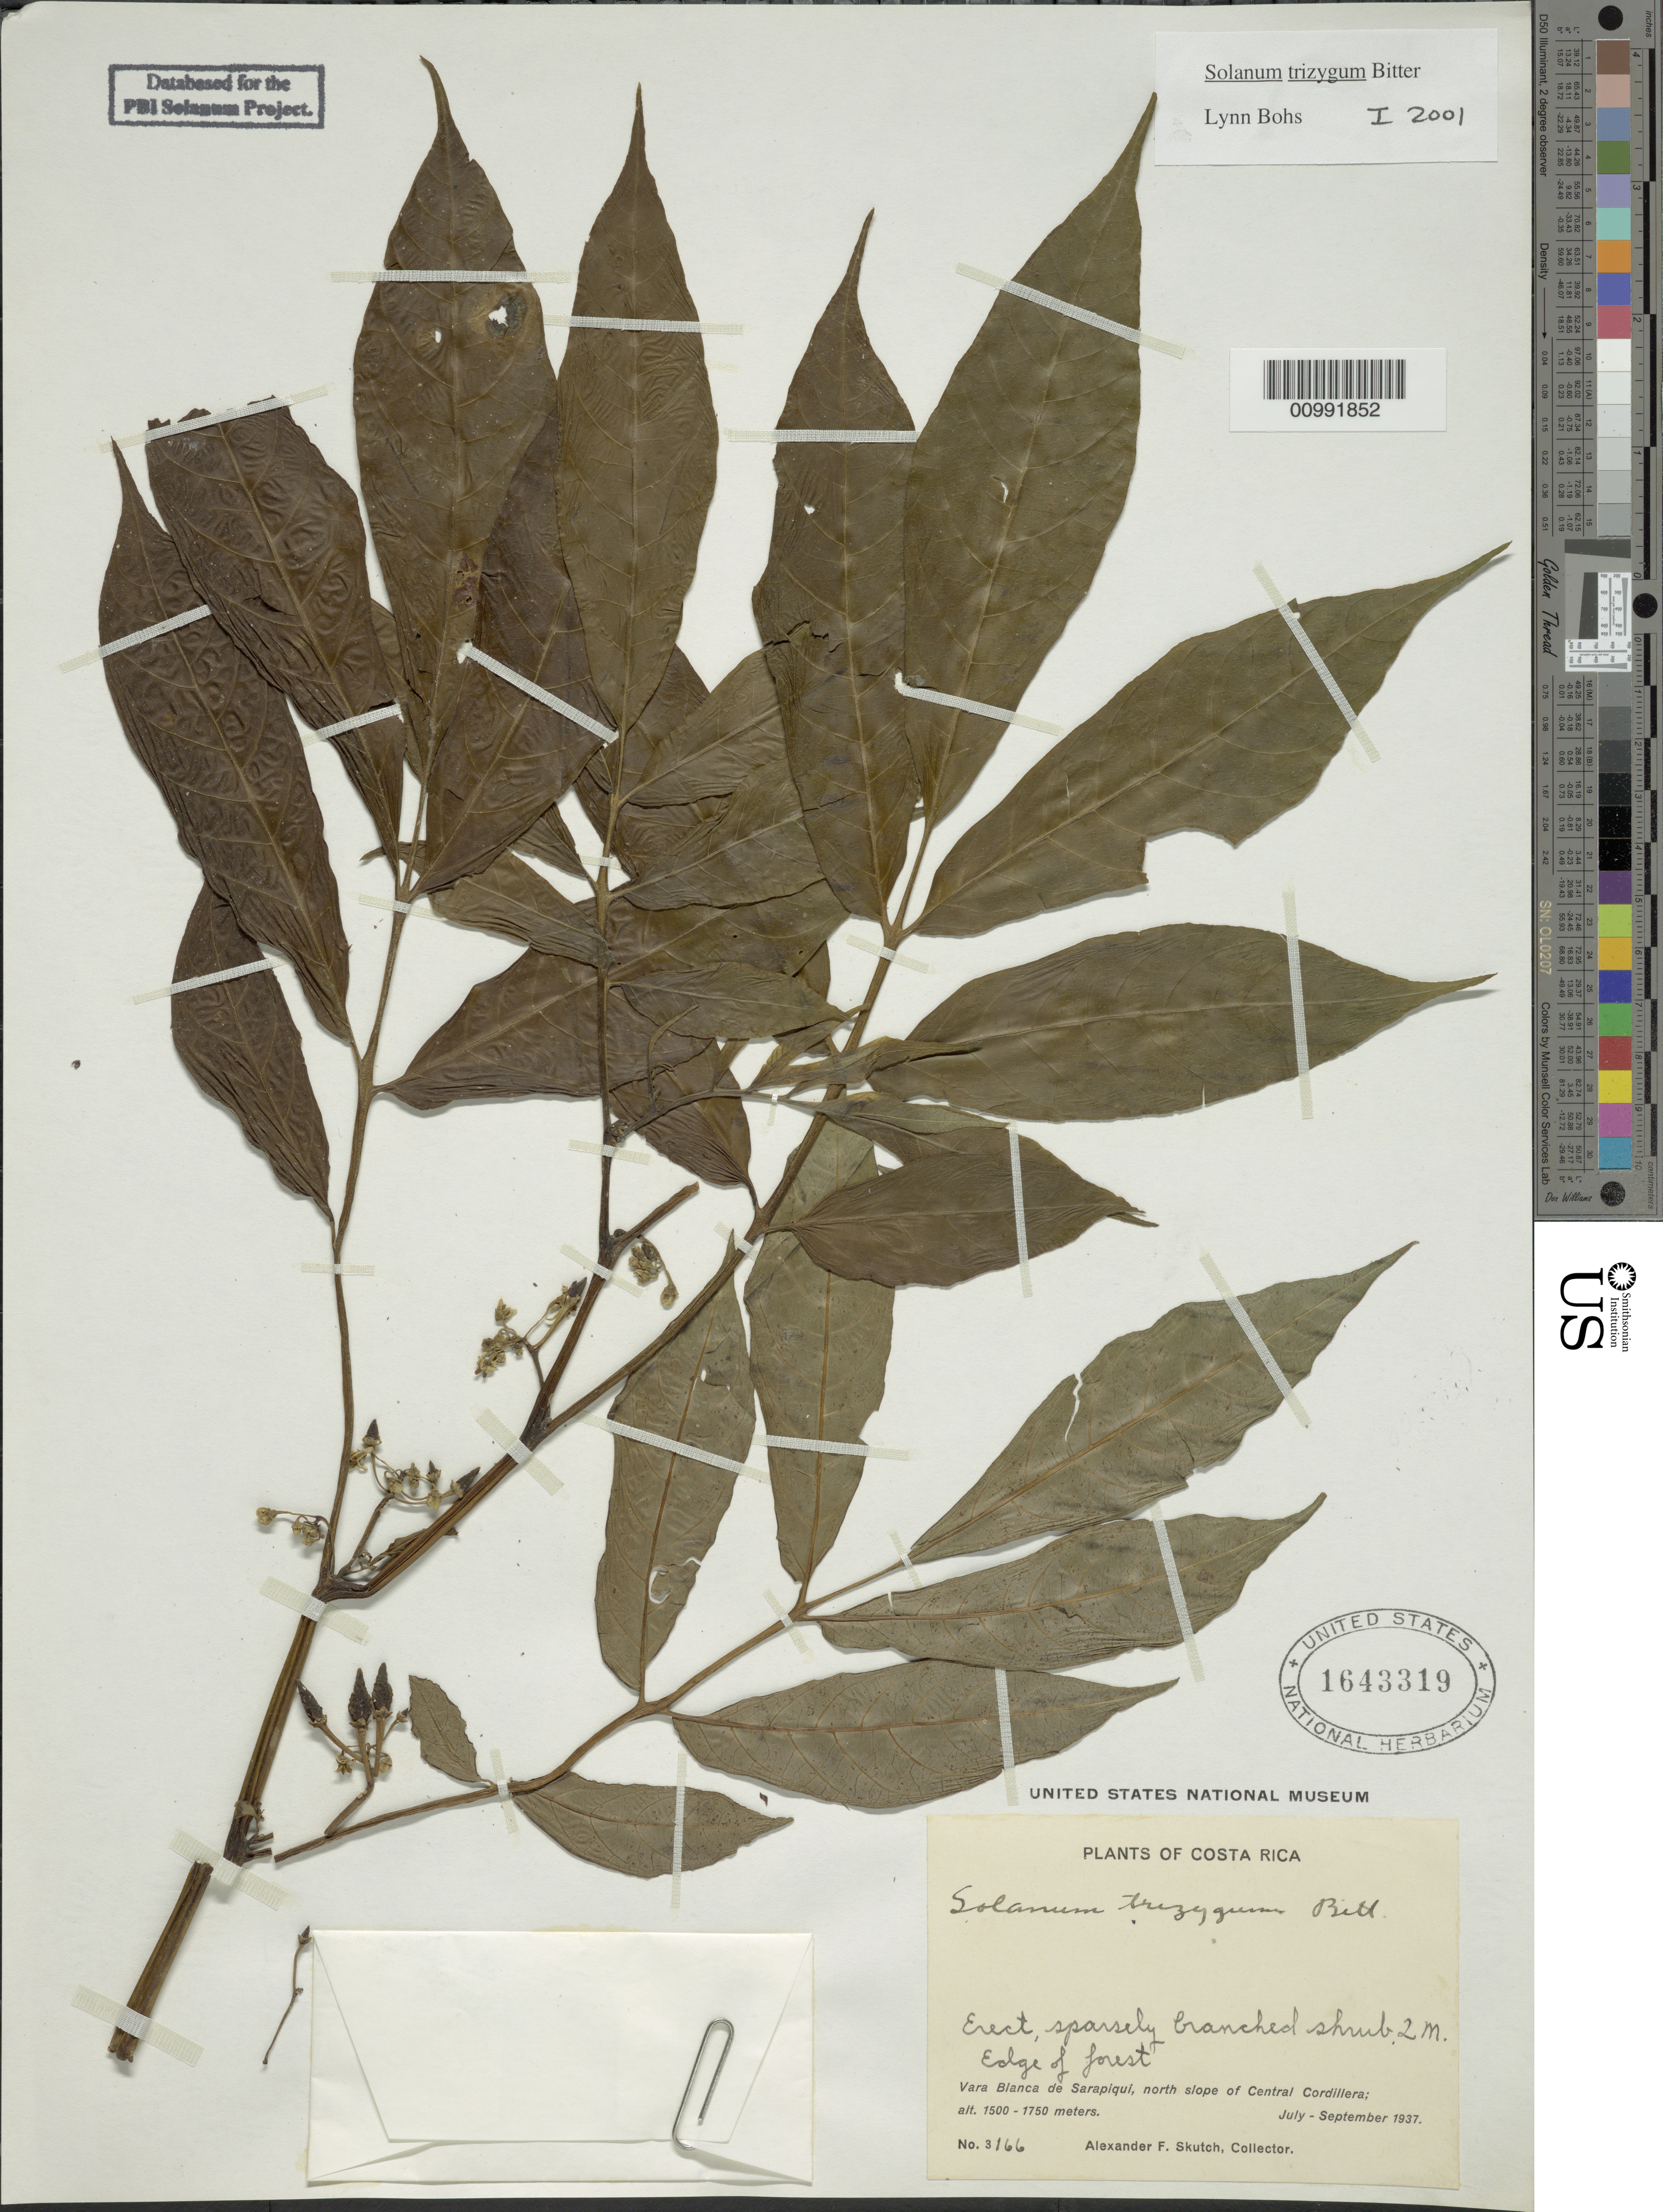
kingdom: Plantae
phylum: Tracheophyta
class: Magnoliopsida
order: Solanales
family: Solanaceae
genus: Solanum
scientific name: Solanum trizygum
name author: Bitter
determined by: Bohs, L. A.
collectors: A. F. Skutch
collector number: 3166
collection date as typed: Jul 1937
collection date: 1937-07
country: Costa Rica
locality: North slope of Central Cordillera.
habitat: Edge of forest.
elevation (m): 1500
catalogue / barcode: US 1643319